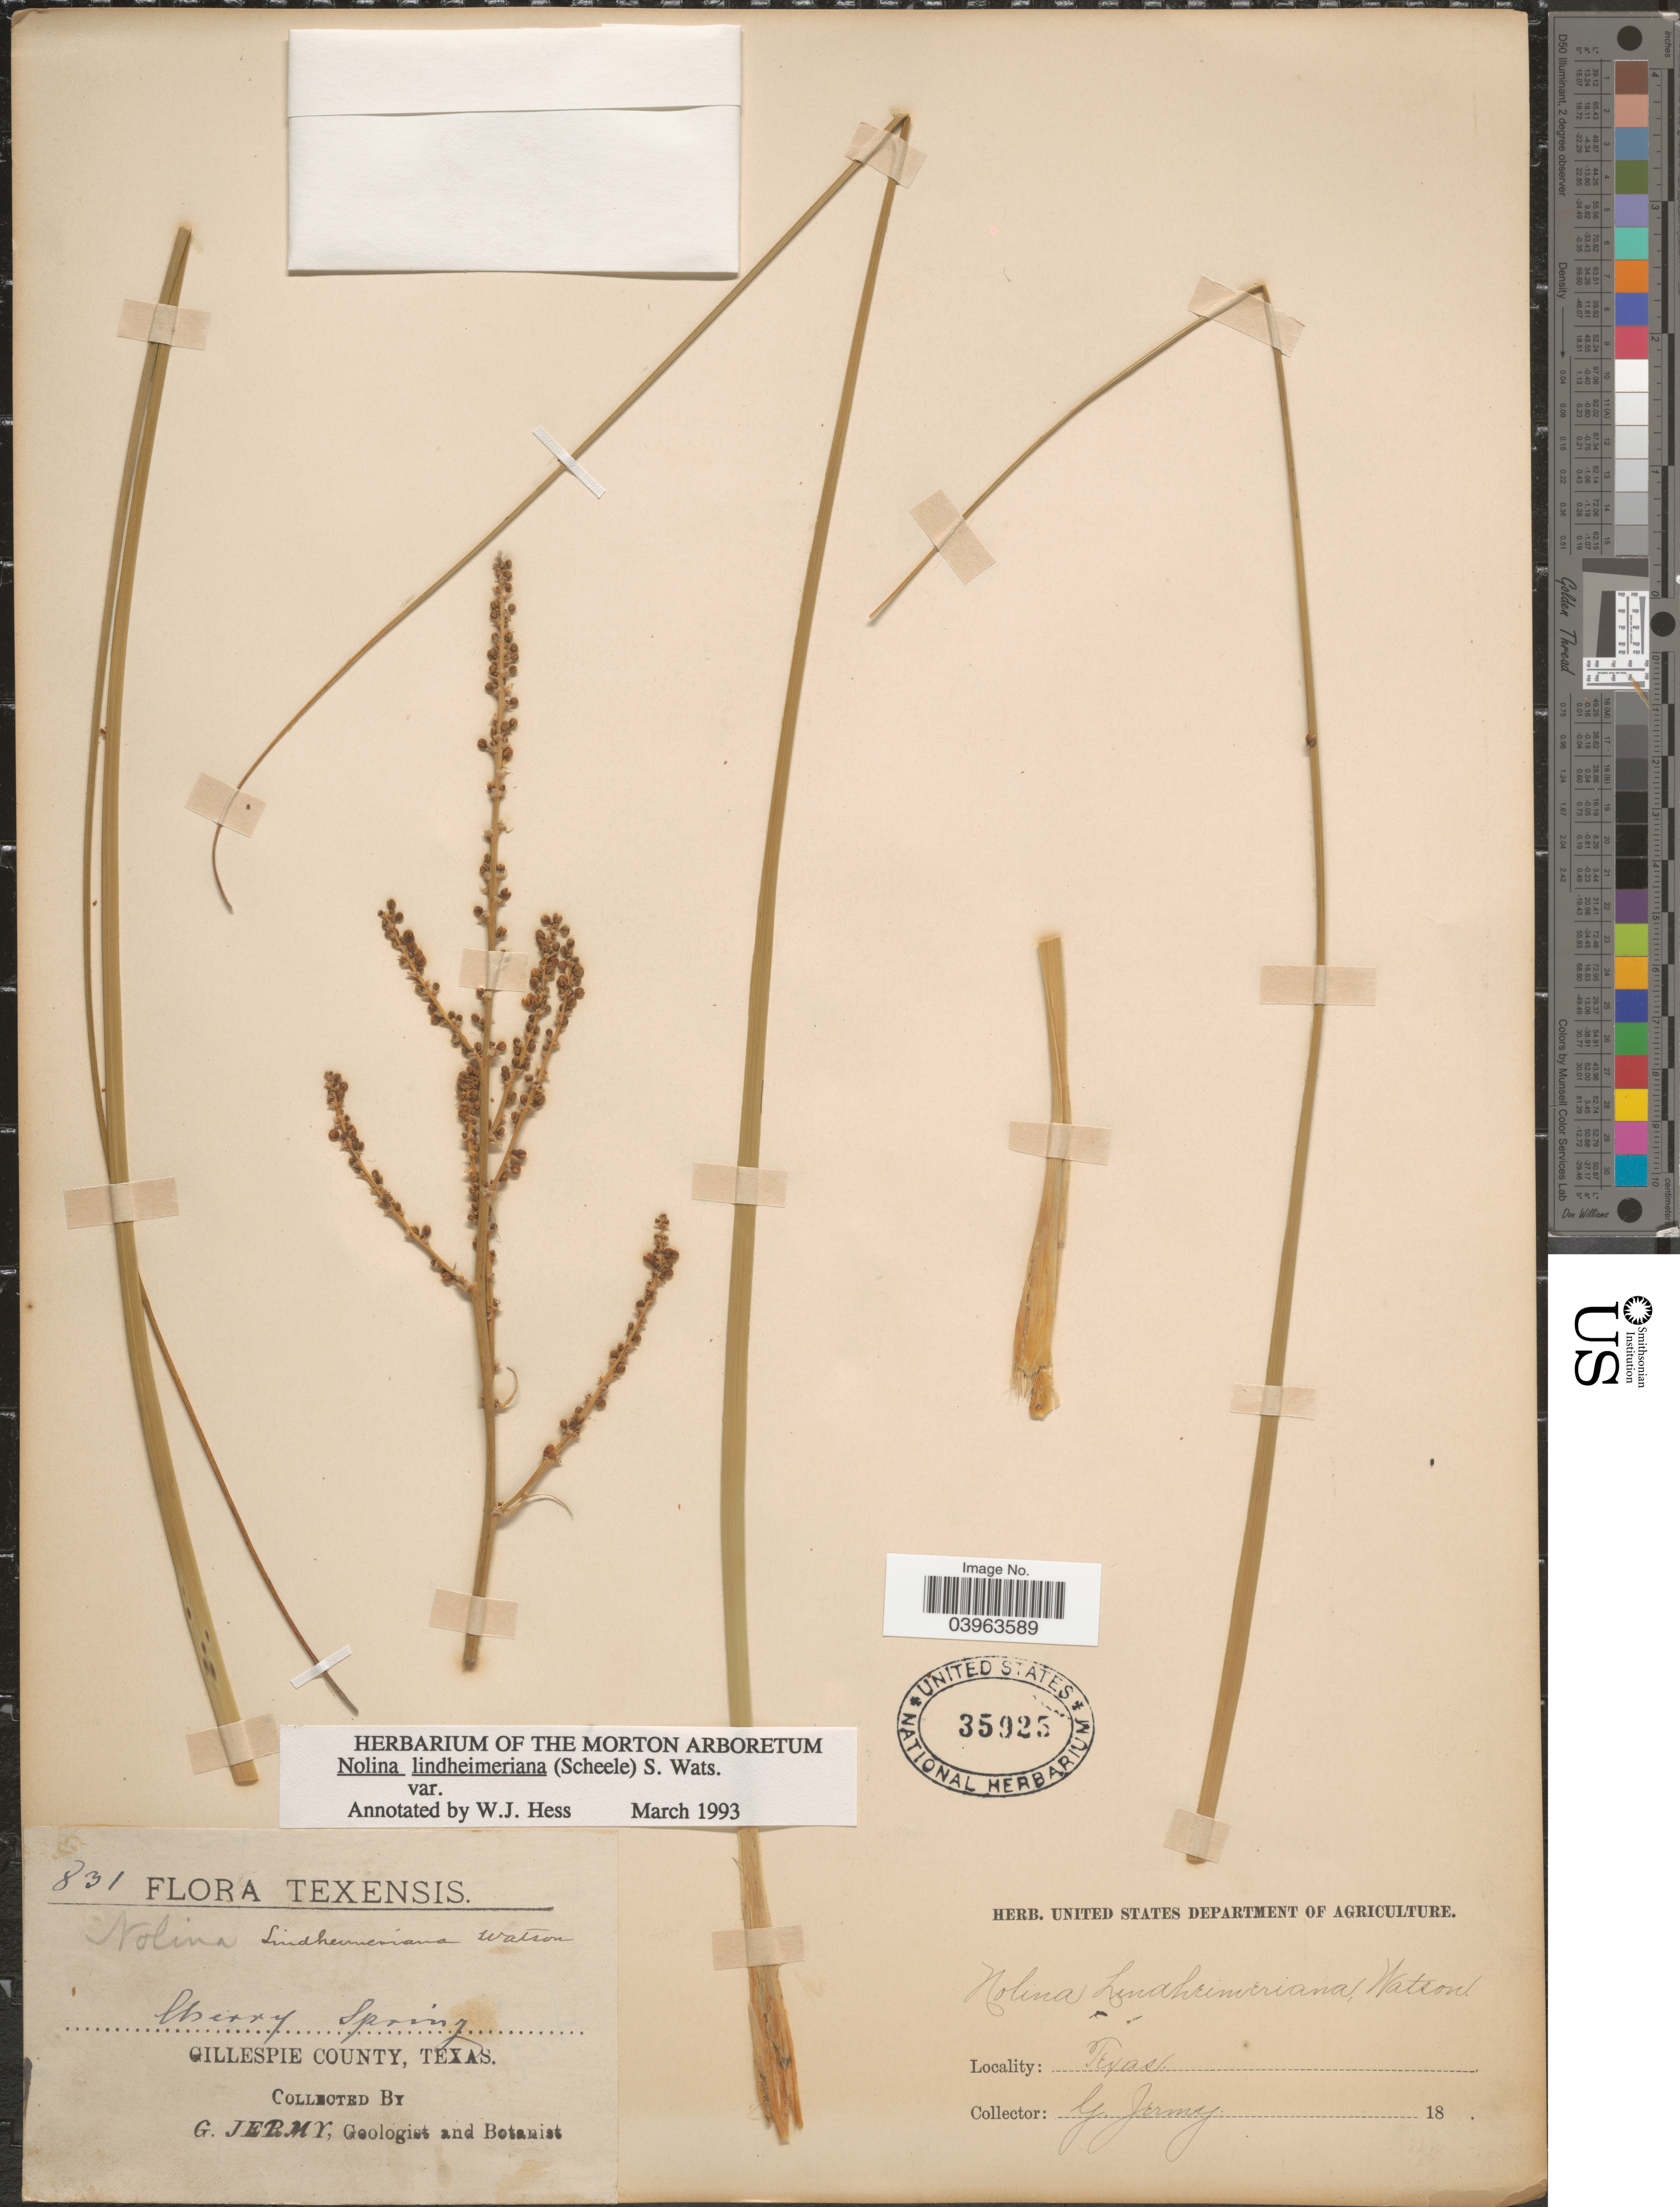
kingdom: Plantae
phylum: Tracheophyta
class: Liliopsida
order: Asparagales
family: Asparagaceae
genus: Nolina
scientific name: Nolina lindheimeriana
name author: (Scheele) S. Watson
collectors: G. Jermy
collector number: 831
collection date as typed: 18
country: United States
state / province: Texas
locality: Cherry Spring. Gillespie County.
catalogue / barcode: US 35925